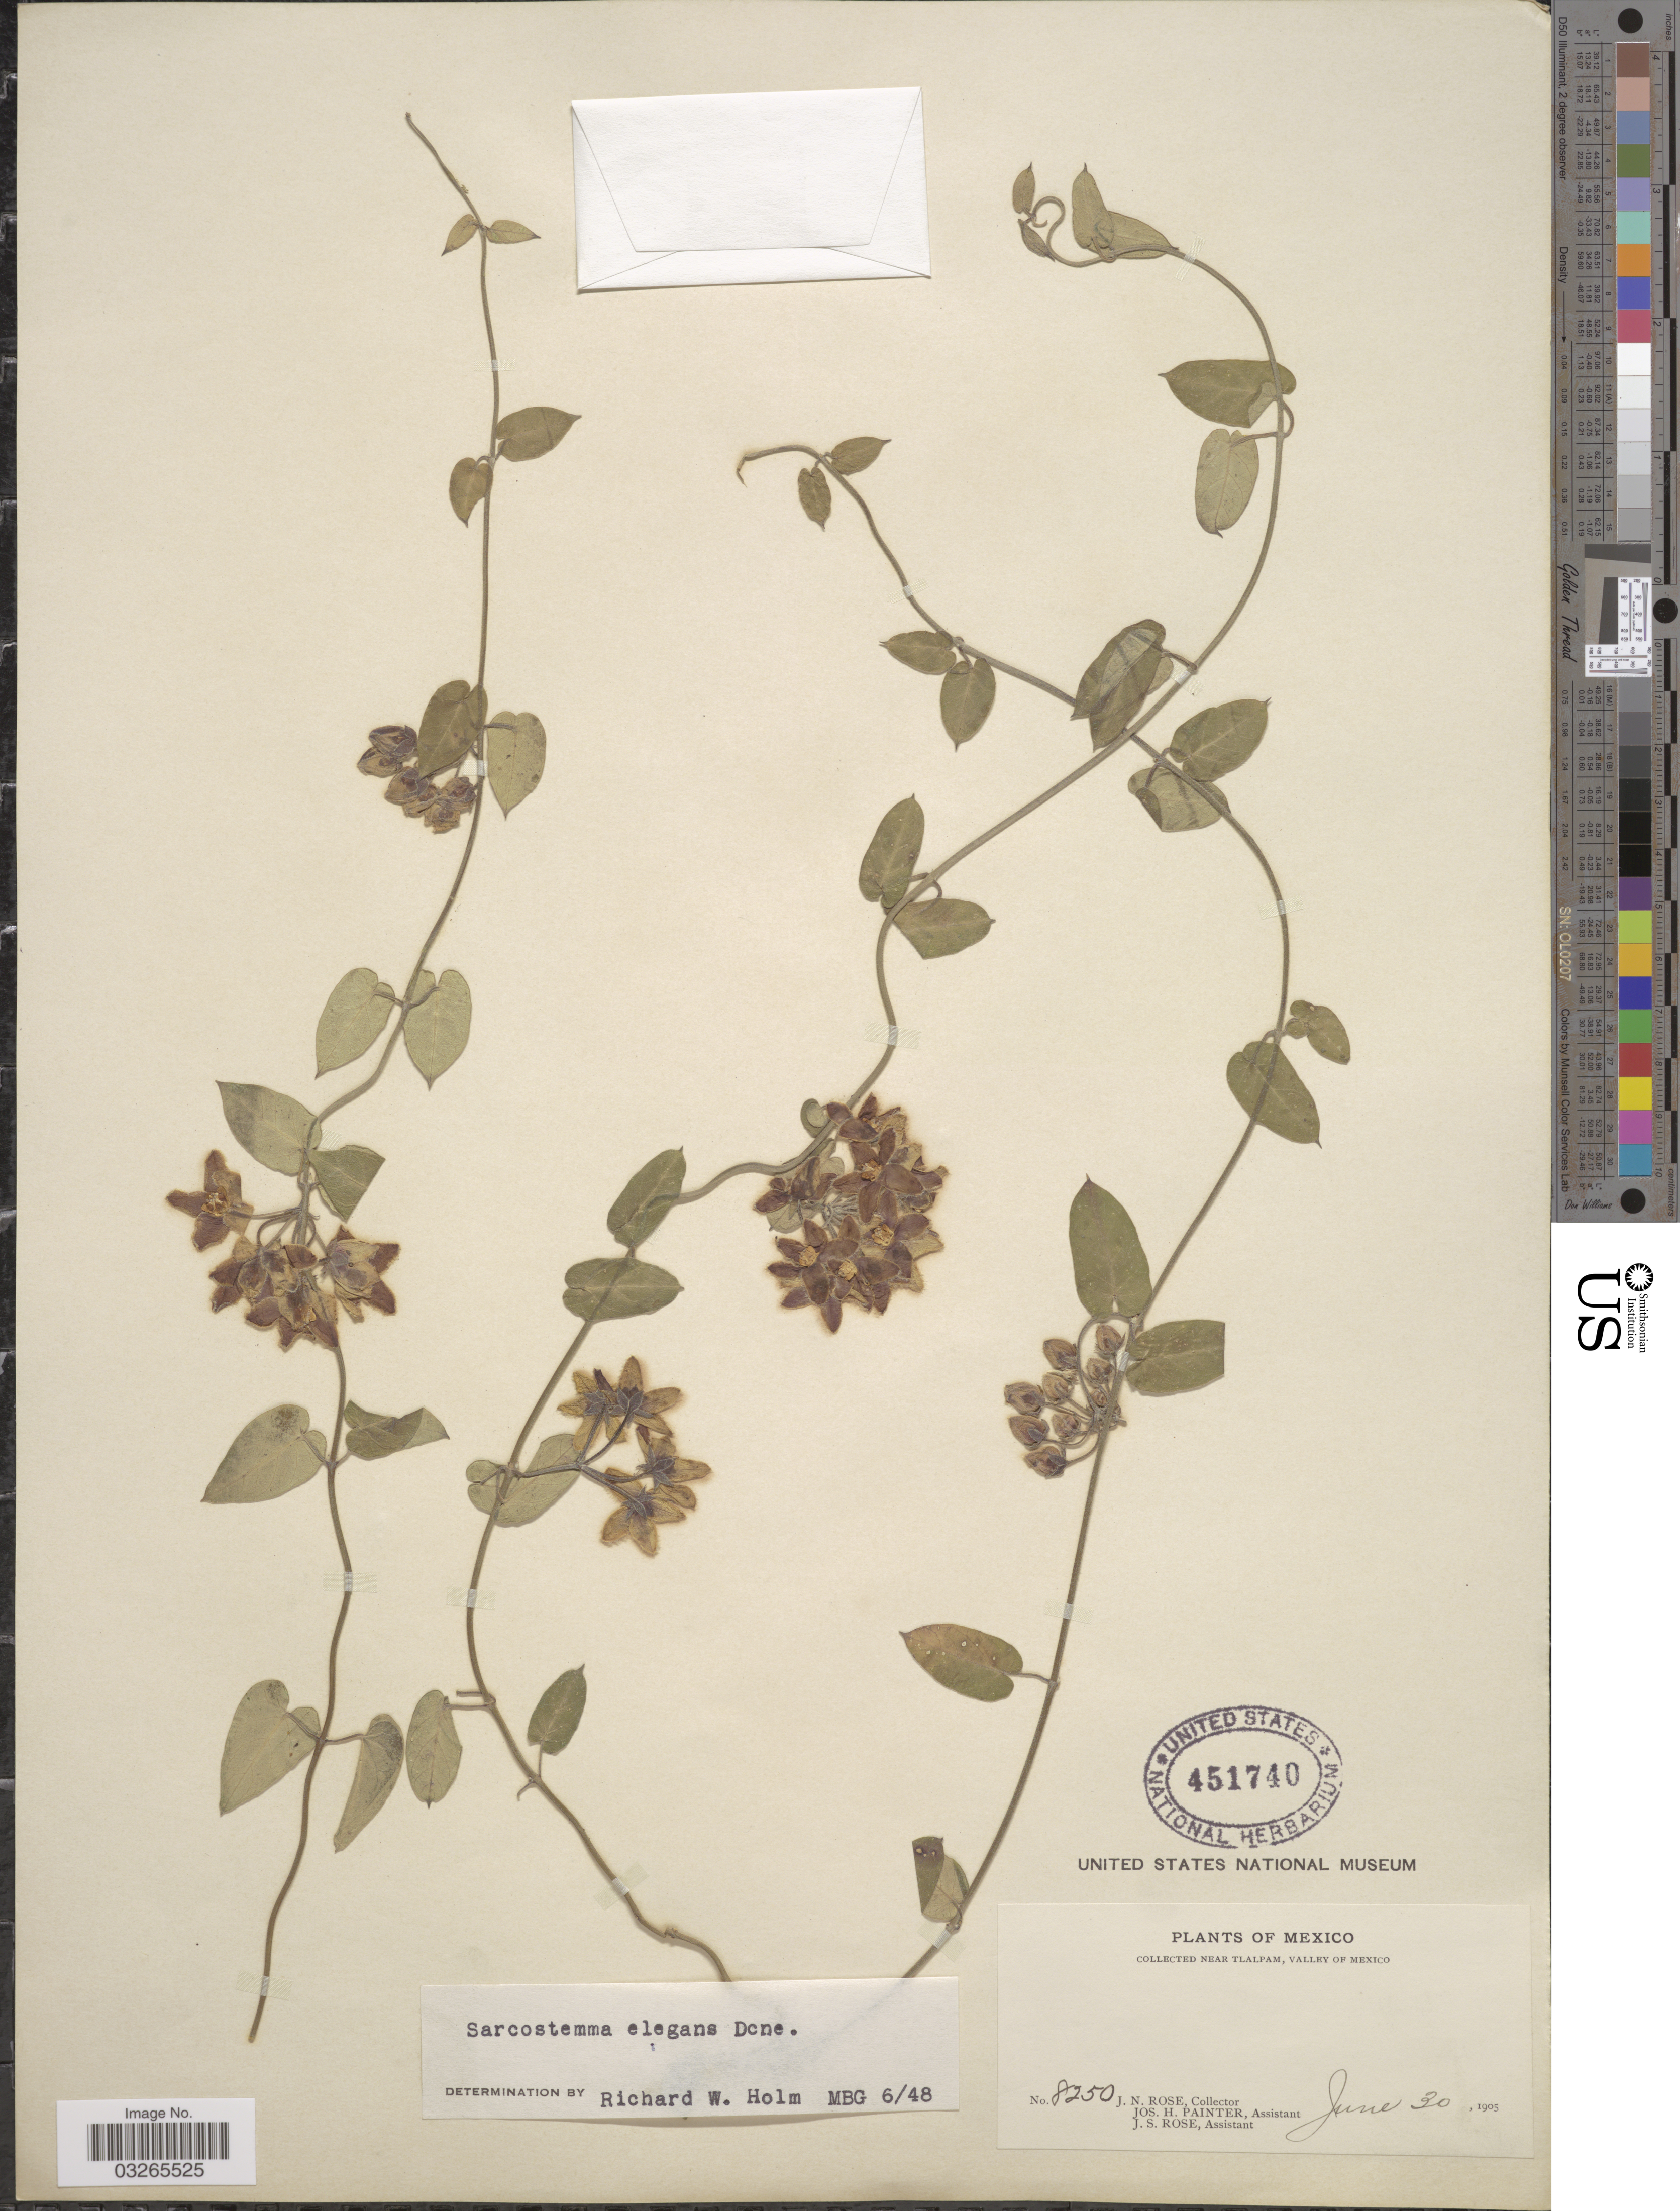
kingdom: Plantae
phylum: Tracheophyta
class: Magnoliopsida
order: Gentianales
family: Apocynaceae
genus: Sarcostemma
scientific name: Sarcostemma elegans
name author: Decne.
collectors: J. N. Rose, J. H. Painter & J. S. Rose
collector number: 8250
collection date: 1905-06-30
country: Mexico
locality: Near Tlalpam, Valley of Mexico.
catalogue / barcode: US 451740